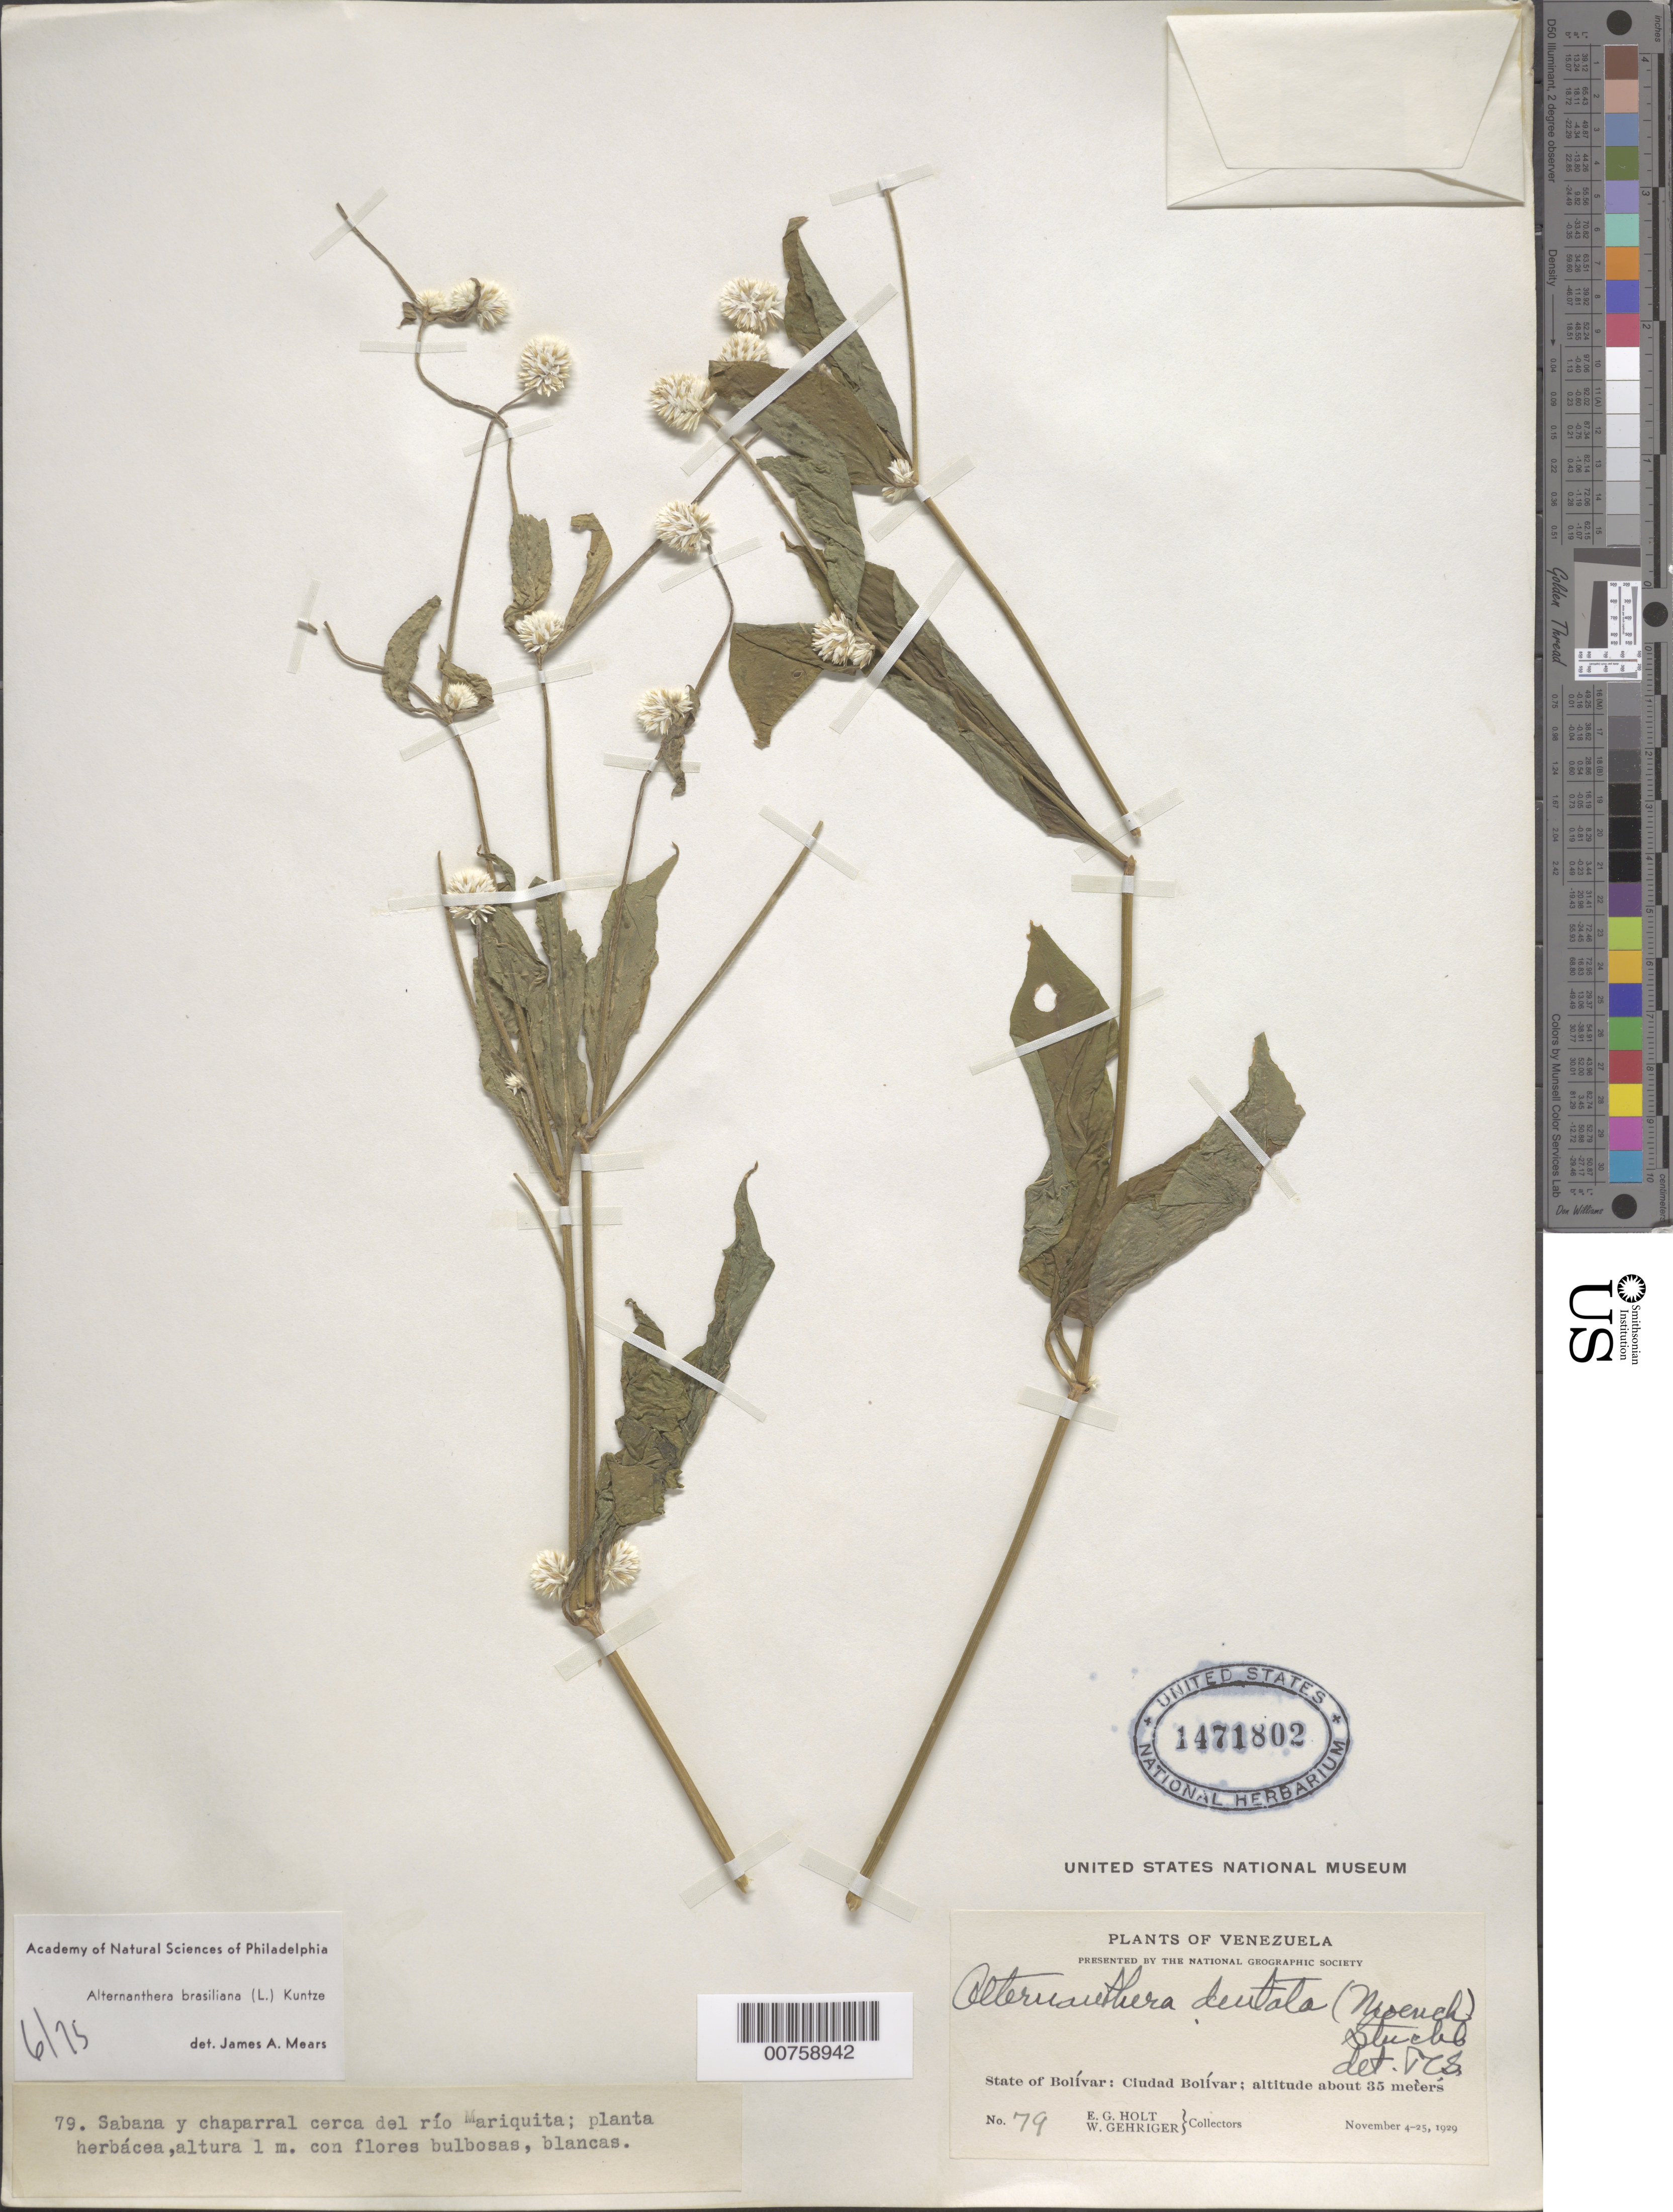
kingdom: Plantae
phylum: Tracheophyta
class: Magnoliopsida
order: Caryophyllales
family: Amaranthaceae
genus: Alternanthera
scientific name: Alternanthera brasiliana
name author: (L.) Kuntze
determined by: Mears, J. A., (PH), Academy of Natural Sciences of Philadelphia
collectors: E. Holt & W. Gehriger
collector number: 79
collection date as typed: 4-Nov-29 to 25-Nov-29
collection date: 1929-11-04/1929-11-25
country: Venezuela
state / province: Bolívar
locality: Ciudad Bolívar, Río Marquita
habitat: Sabana y chaparral cerca del rio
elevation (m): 35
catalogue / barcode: US 1471802